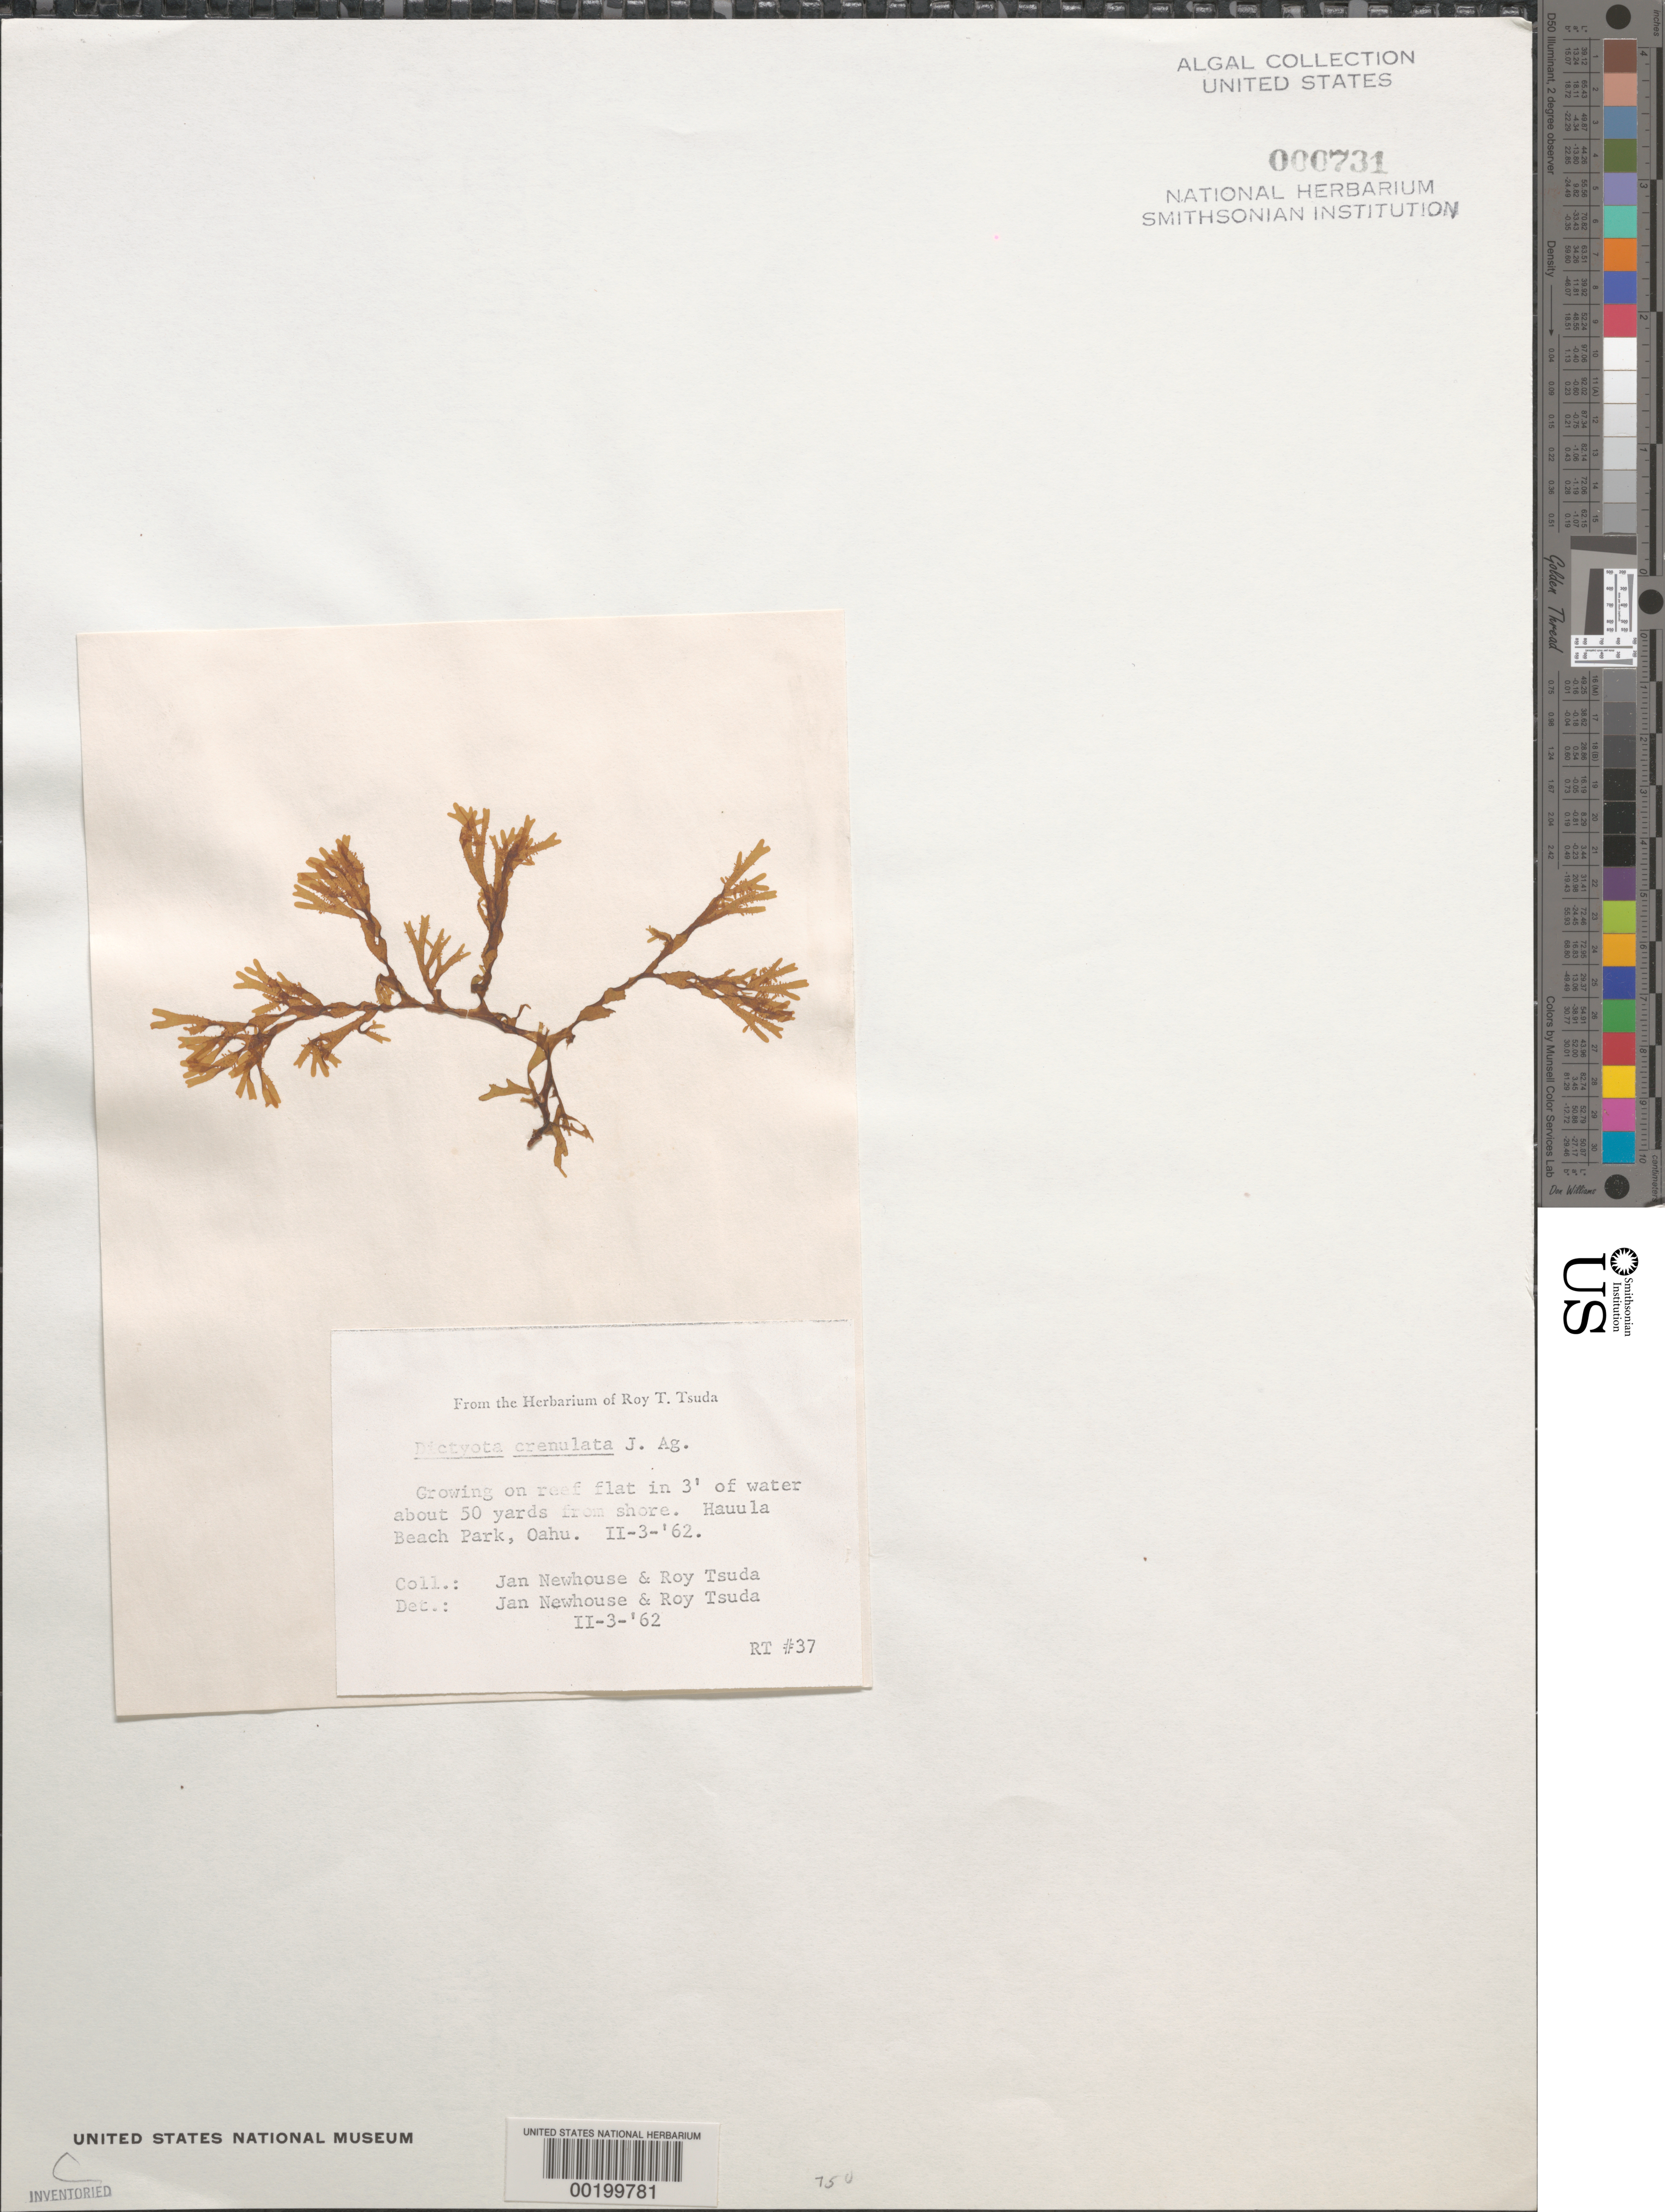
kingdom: Chromista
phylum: Ochrophyta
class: Phaeophyceae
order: Dictyotales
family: Dictyotaceae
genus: Dictyota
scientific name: Dictyota crenulata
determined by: Newhouse, W. J.; Tsuda, R. T.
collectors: W. J. Newhouse & R. Tsuda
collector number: Rt 37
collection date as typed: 03 Feb 1962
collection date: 1962-02-03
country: United States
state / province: Hawaii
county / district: Honolulu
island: Oahu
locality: Hau'ula Beach Park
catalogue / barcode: US 731